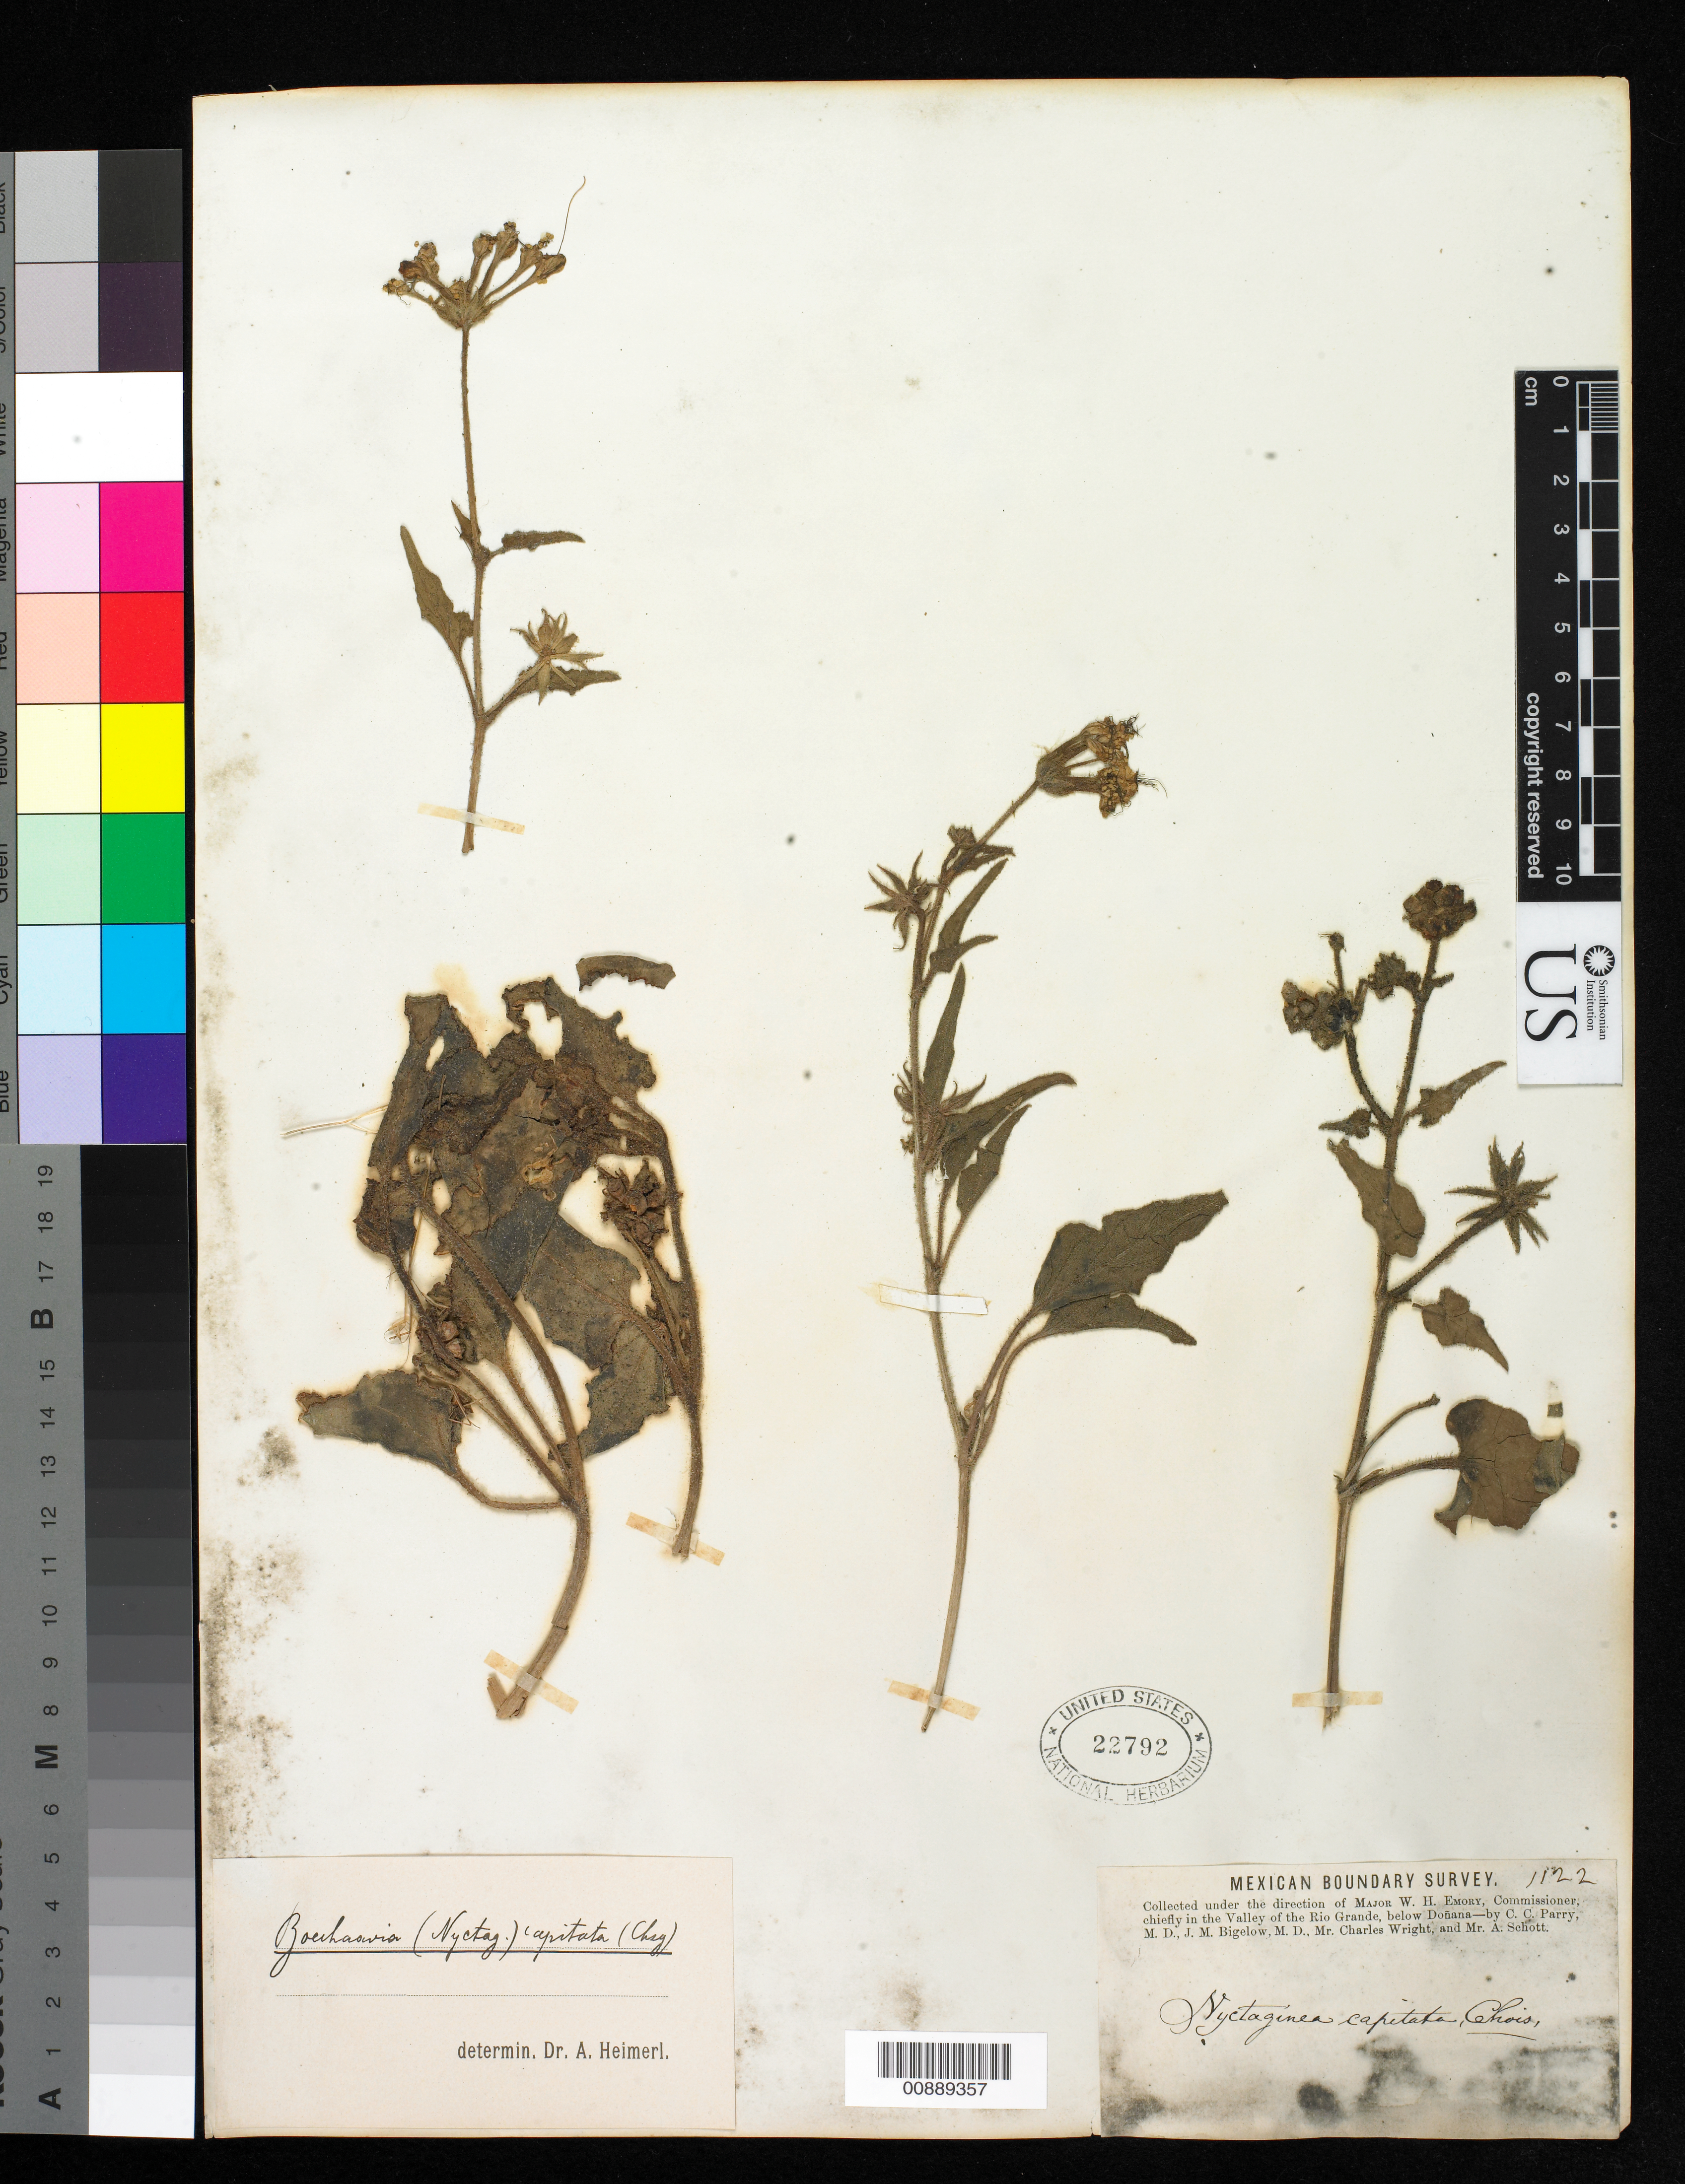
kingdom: Plantae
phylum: Tracheophyta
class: Magnoliopsida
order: Caryophyllales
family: Nyctaginaceae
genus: Nyctaginia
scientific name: Nyctaginia capitata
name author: Choisy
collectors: C. C. Parry, J. M. Bigelow, C. Wright & A. C. V. Schott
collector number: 1122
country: United States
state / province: New Mexico / Texas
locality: Valley of the Rio Grande, below Doñana.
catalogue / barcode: US 22792